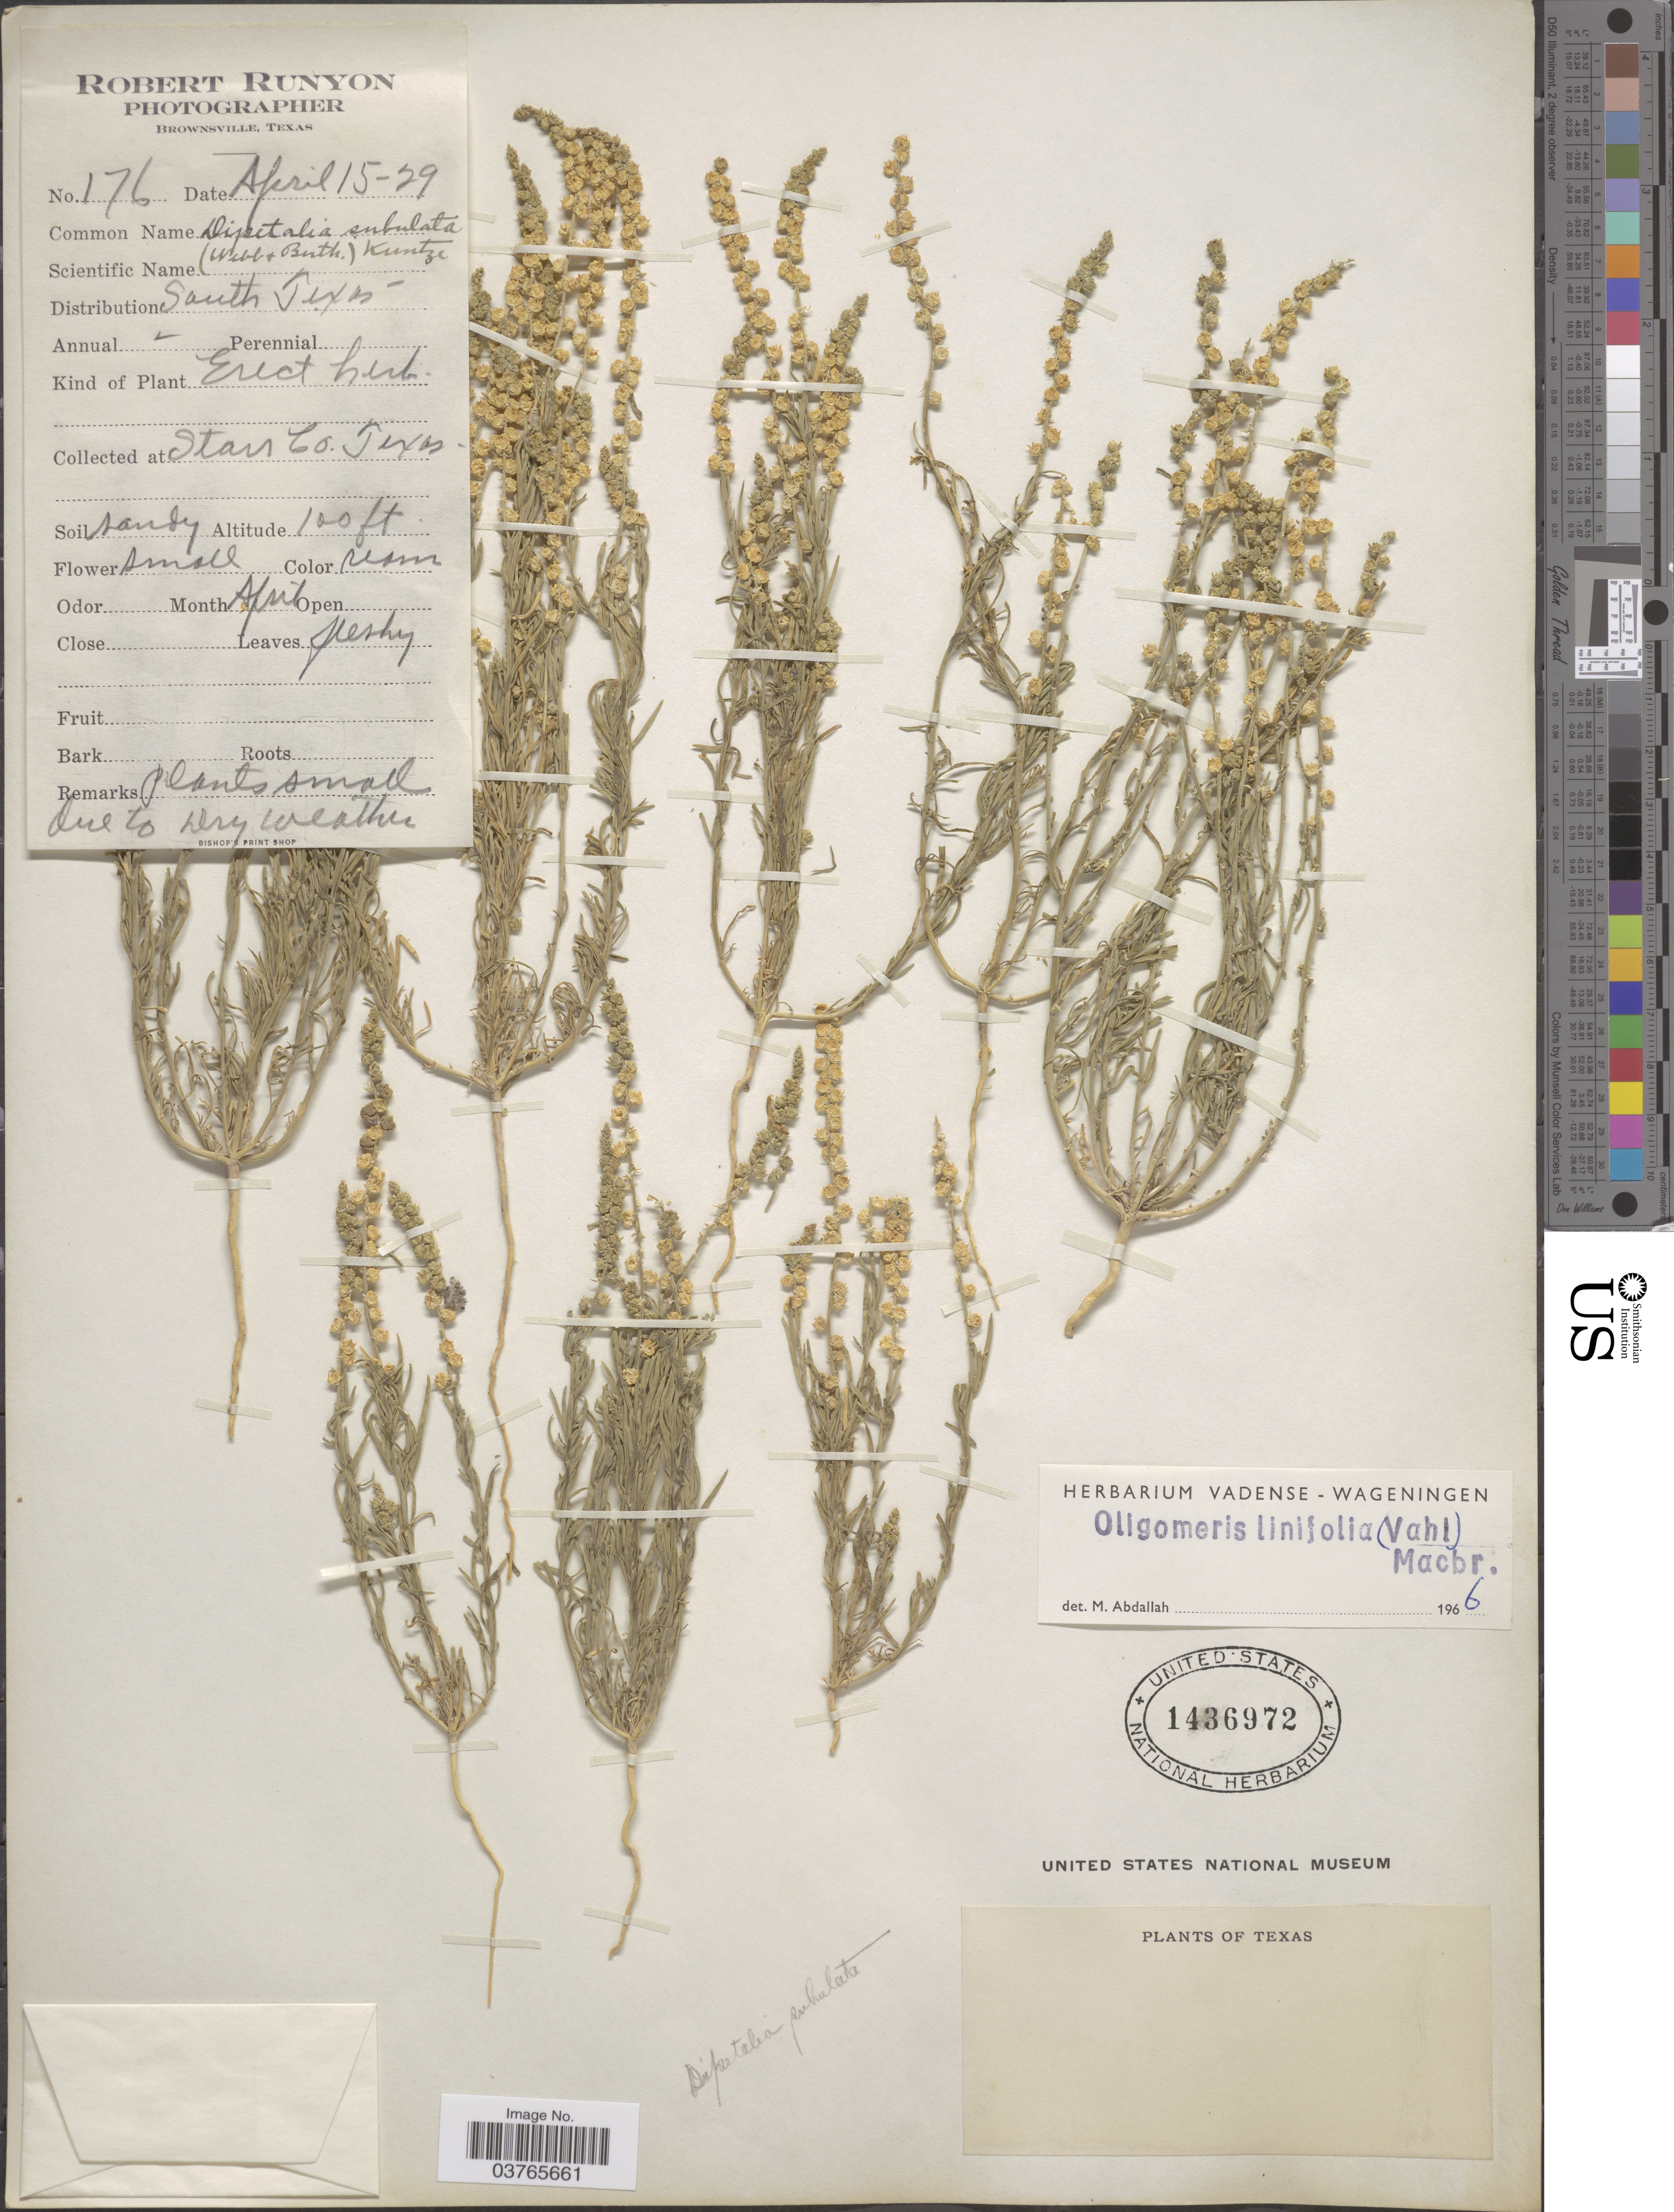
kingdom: Plantae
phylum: Tracheophyta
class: Magnoliopsida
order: Brassicales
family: Resedaceae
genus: Oligomeris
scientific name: Oligomeris linifolia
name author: (Vahl) J.F. Macbr.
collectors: R. Runyon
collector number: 176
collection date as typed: Transcribed d/m/y: 15/4/29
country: United States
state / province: Texas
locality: Starr Co.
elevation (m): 30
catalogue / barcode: US 1436972